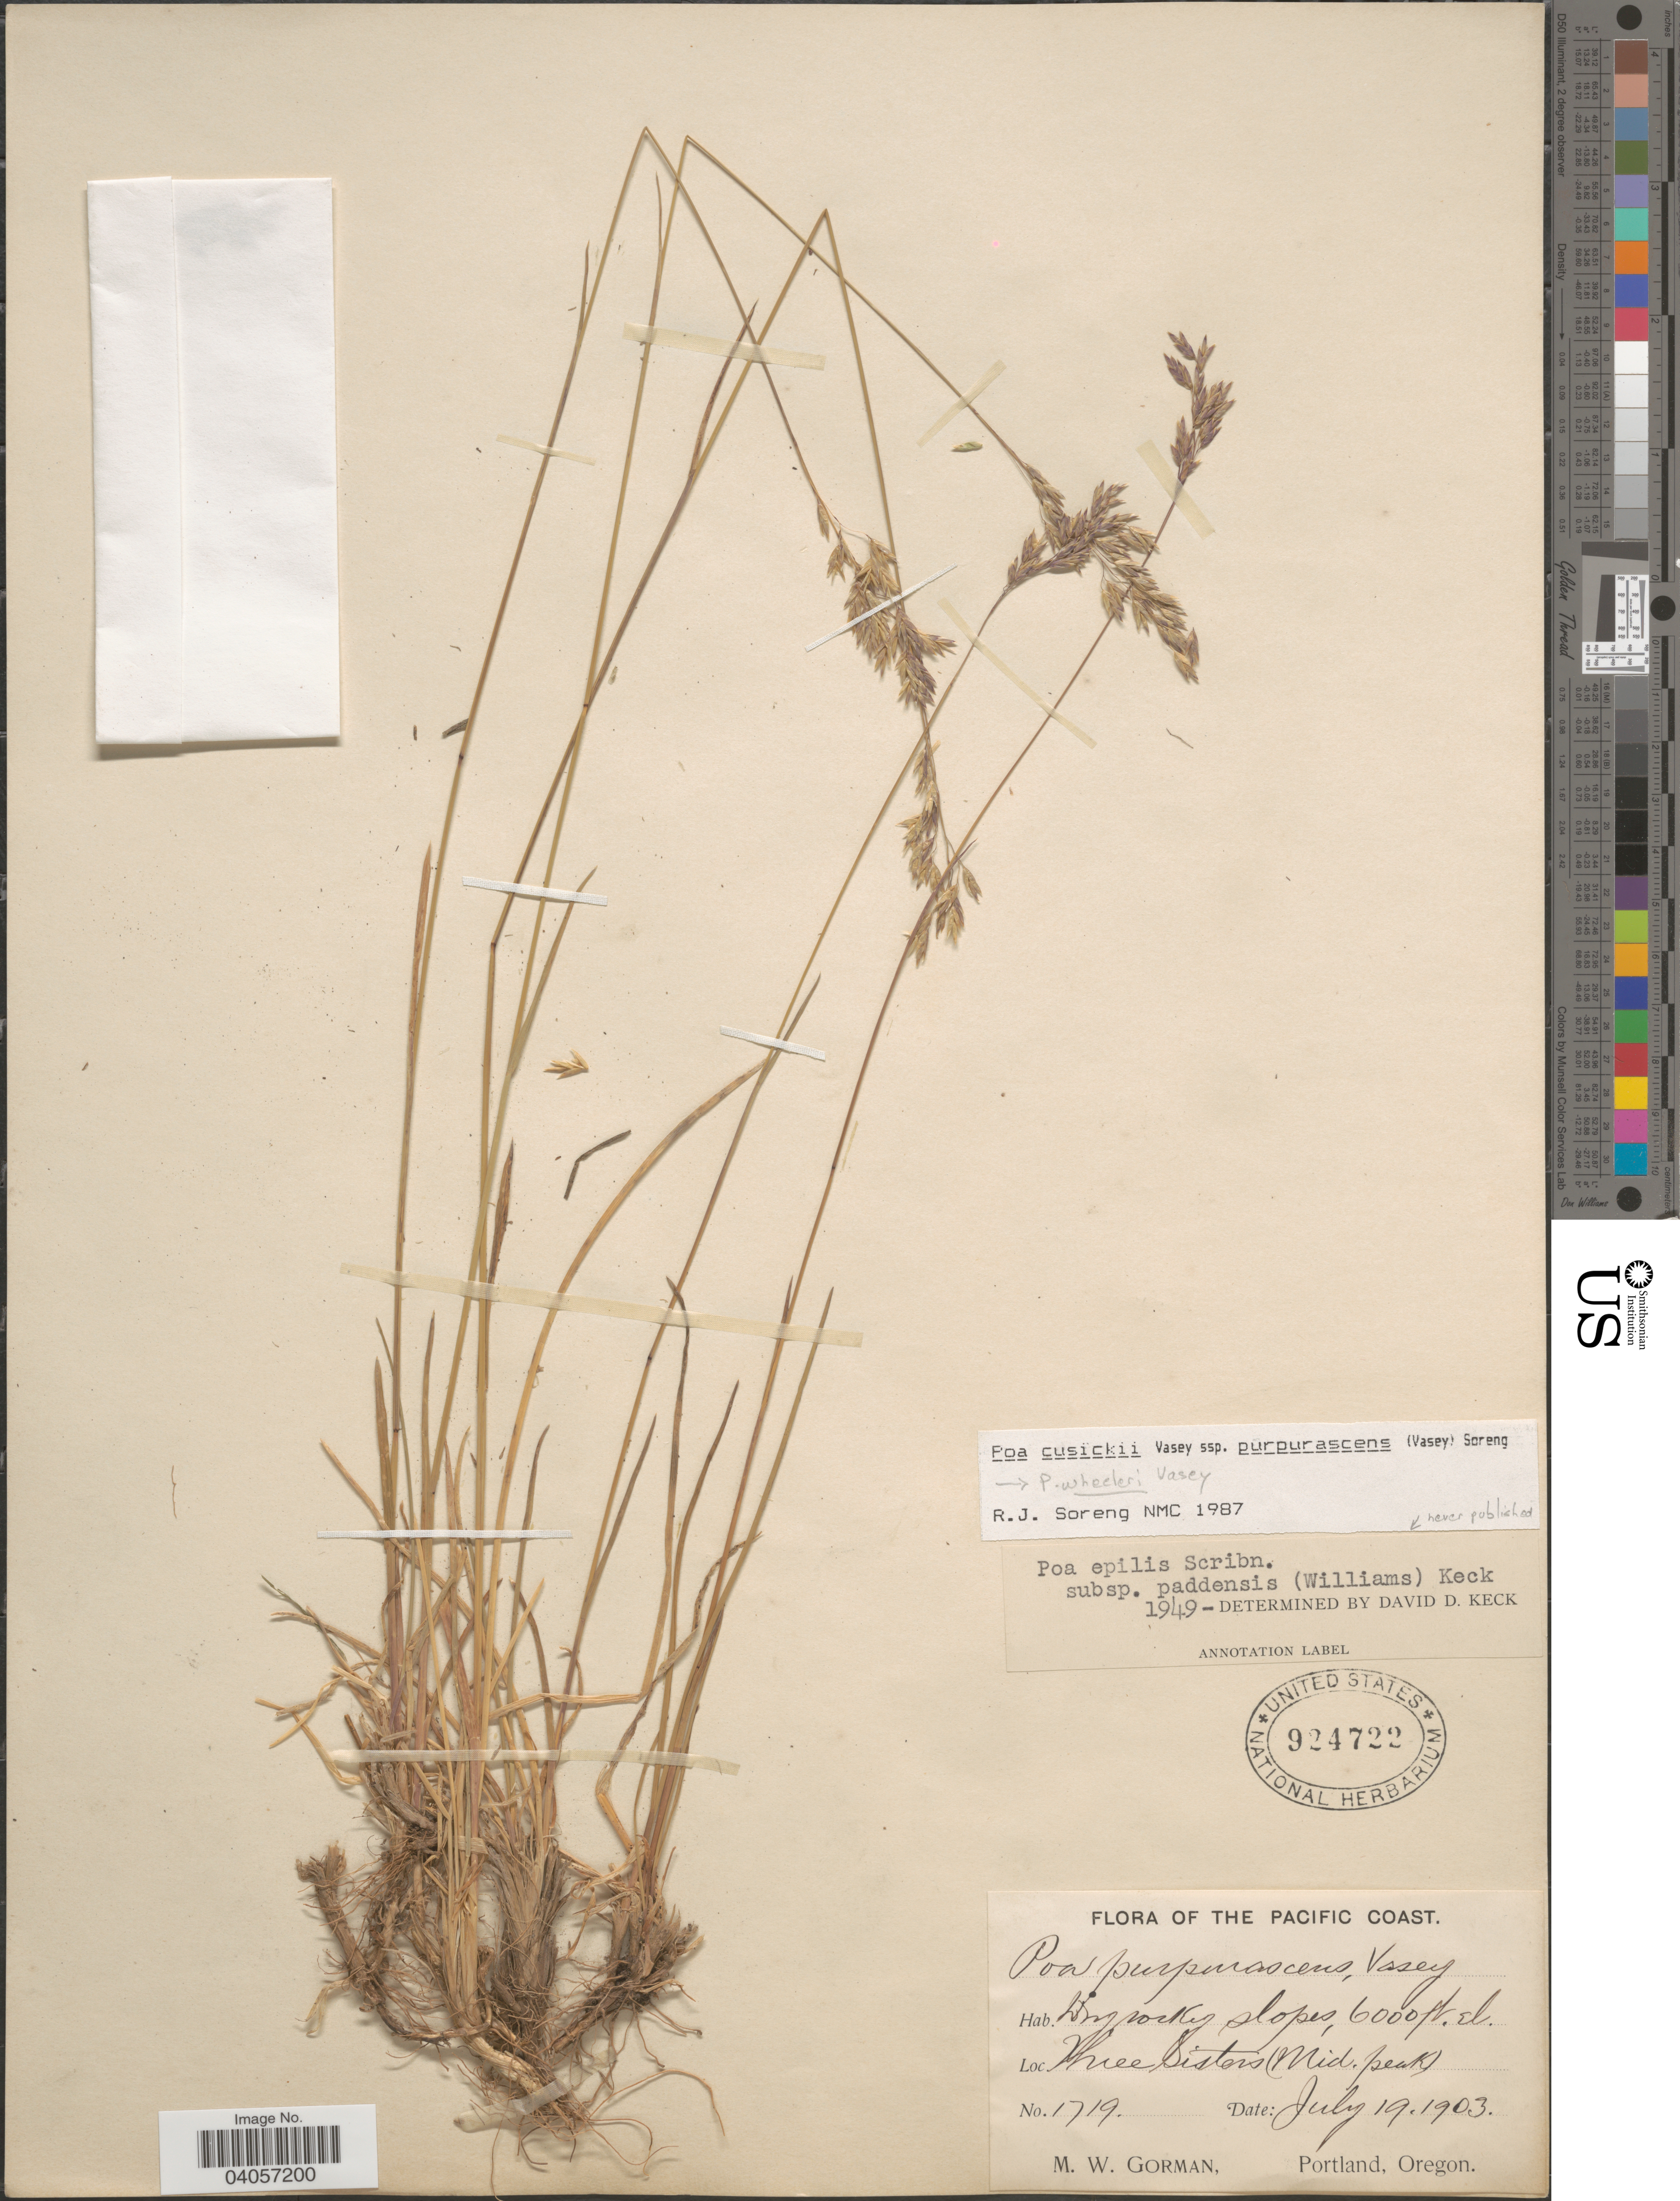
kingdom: Plantae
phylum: Tracheophyta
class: Liliopsida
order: Poales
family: Poaceae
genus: Poa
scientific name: Poa cusickii subsp. purpurascens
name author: (Vasey) Soreng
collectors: M. W. Gorman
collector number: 1719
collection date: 1903-07-19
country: United States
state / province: Oregon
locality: Pacific Coast. Dry rocky slopes. Three Sisters (Mid. Peak).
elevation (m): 1829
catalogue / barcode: US 914722